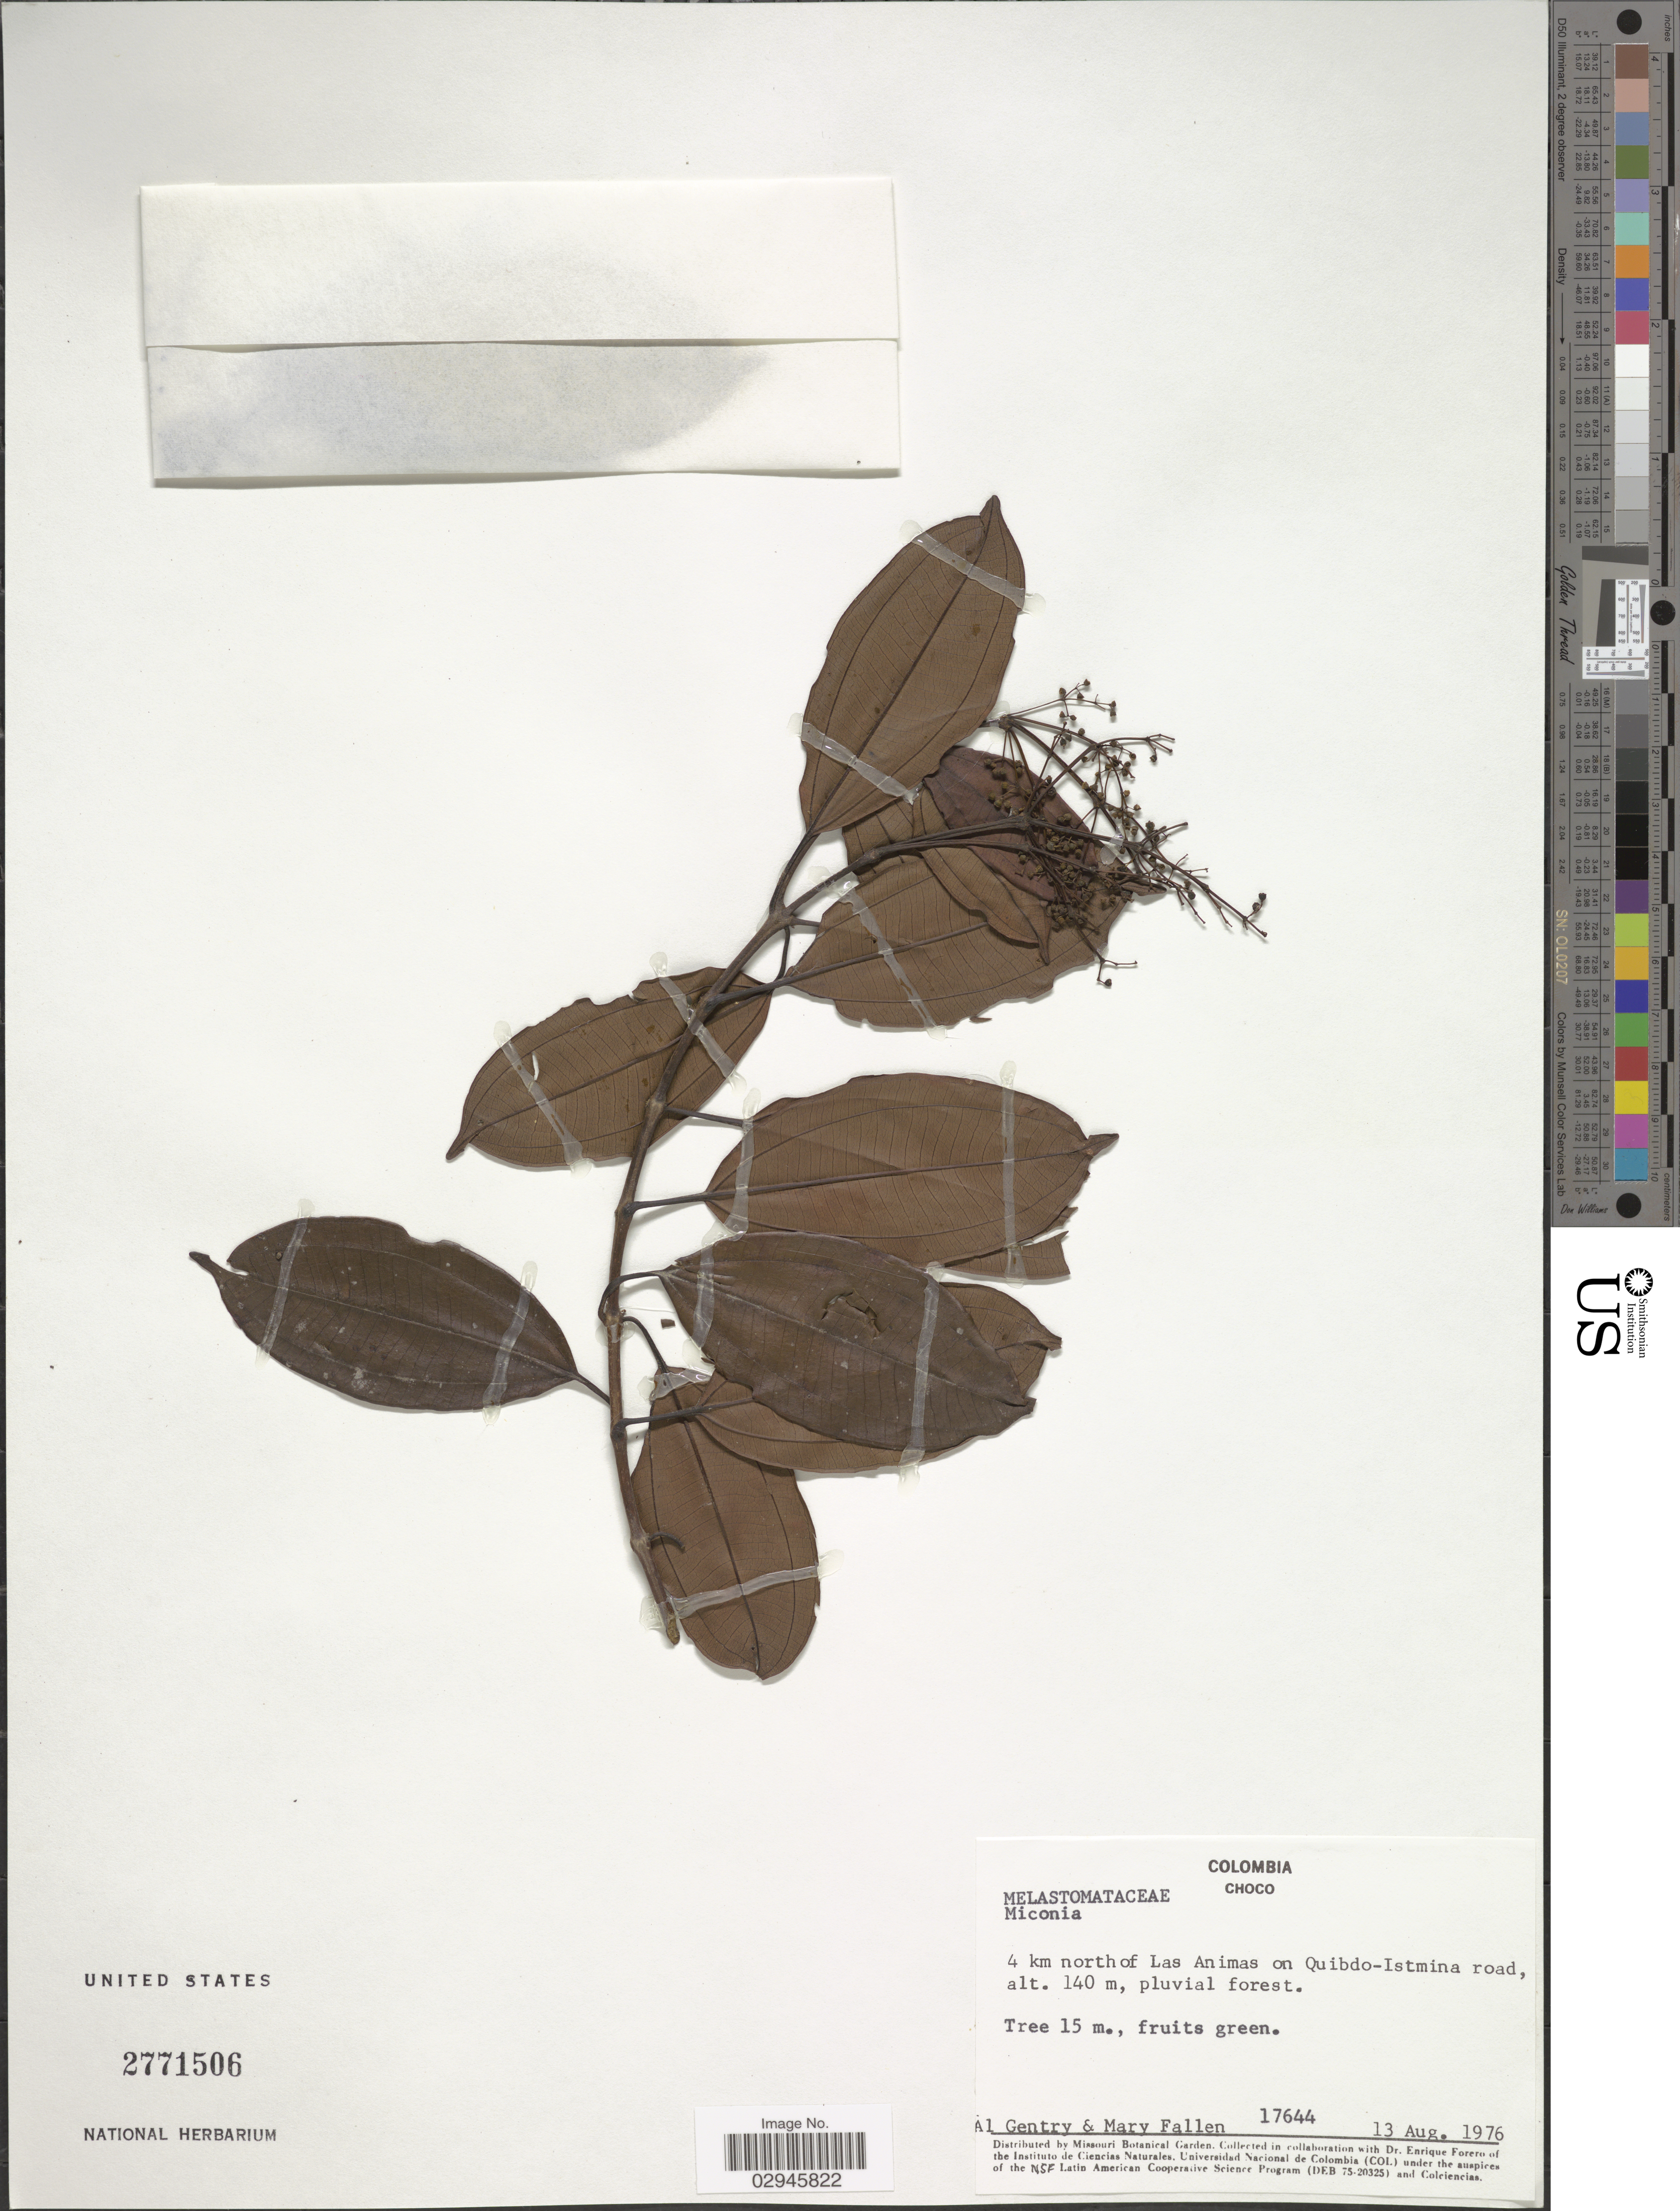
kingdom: Plantae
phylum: Tracheophyta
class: Magnoliopsida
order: Myrtales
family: Melastomataceae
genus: Miconia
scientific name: Miconia sp.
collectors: A. H. Gentry & M. Fallen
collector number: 17644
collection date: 1976-05-13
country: Colombia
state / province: Chocó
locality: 4 km north of Las Animas on Quibdo-Istmina road.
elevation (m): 140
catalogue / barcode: US 2771506